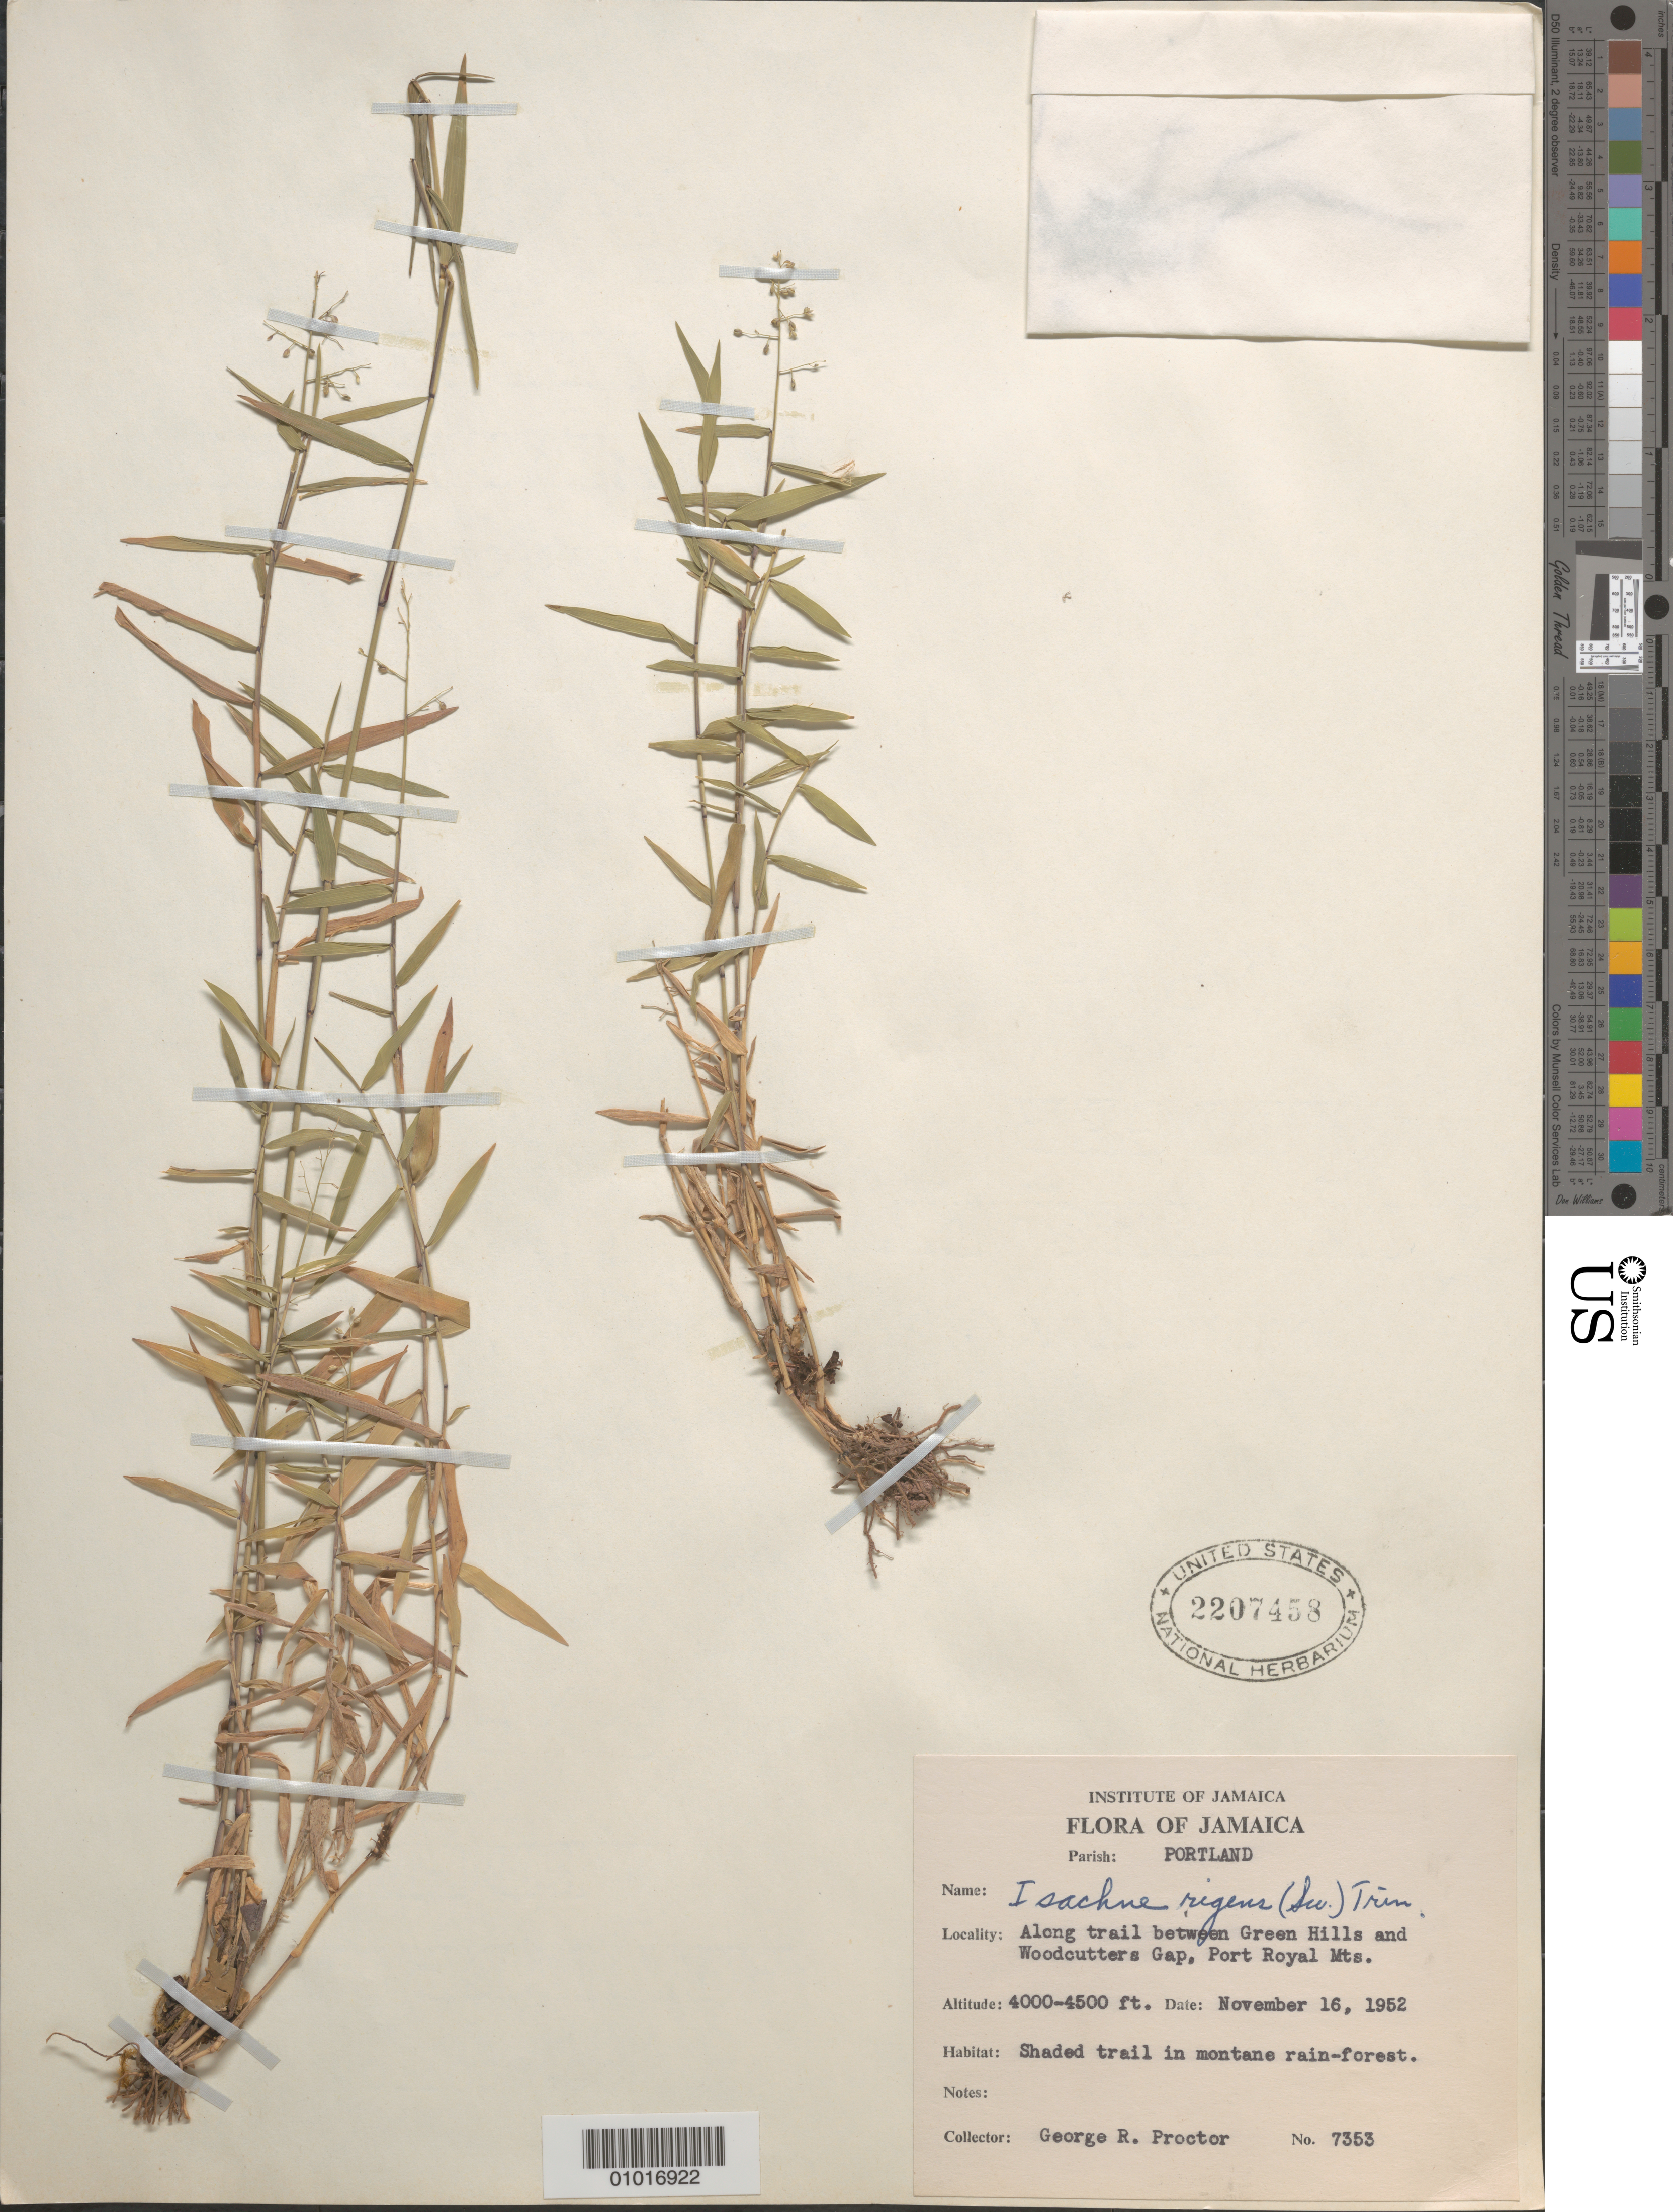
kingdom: Plantae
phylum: Tracheophyta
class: Liliopsida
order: Poales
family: Poaceae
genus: Isachne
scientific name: Isachne rigens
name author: (Sw.) Trin.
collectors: G. R. Proctor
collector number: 7353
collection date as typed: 16 Nov 1952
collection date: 1952-11-16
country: Jamaica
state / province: Portland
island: Jamaica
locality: Along trail between Green Hills and Woodcutters Gap, Port Royal Mts.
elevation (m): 1219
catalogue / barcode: US 2207458